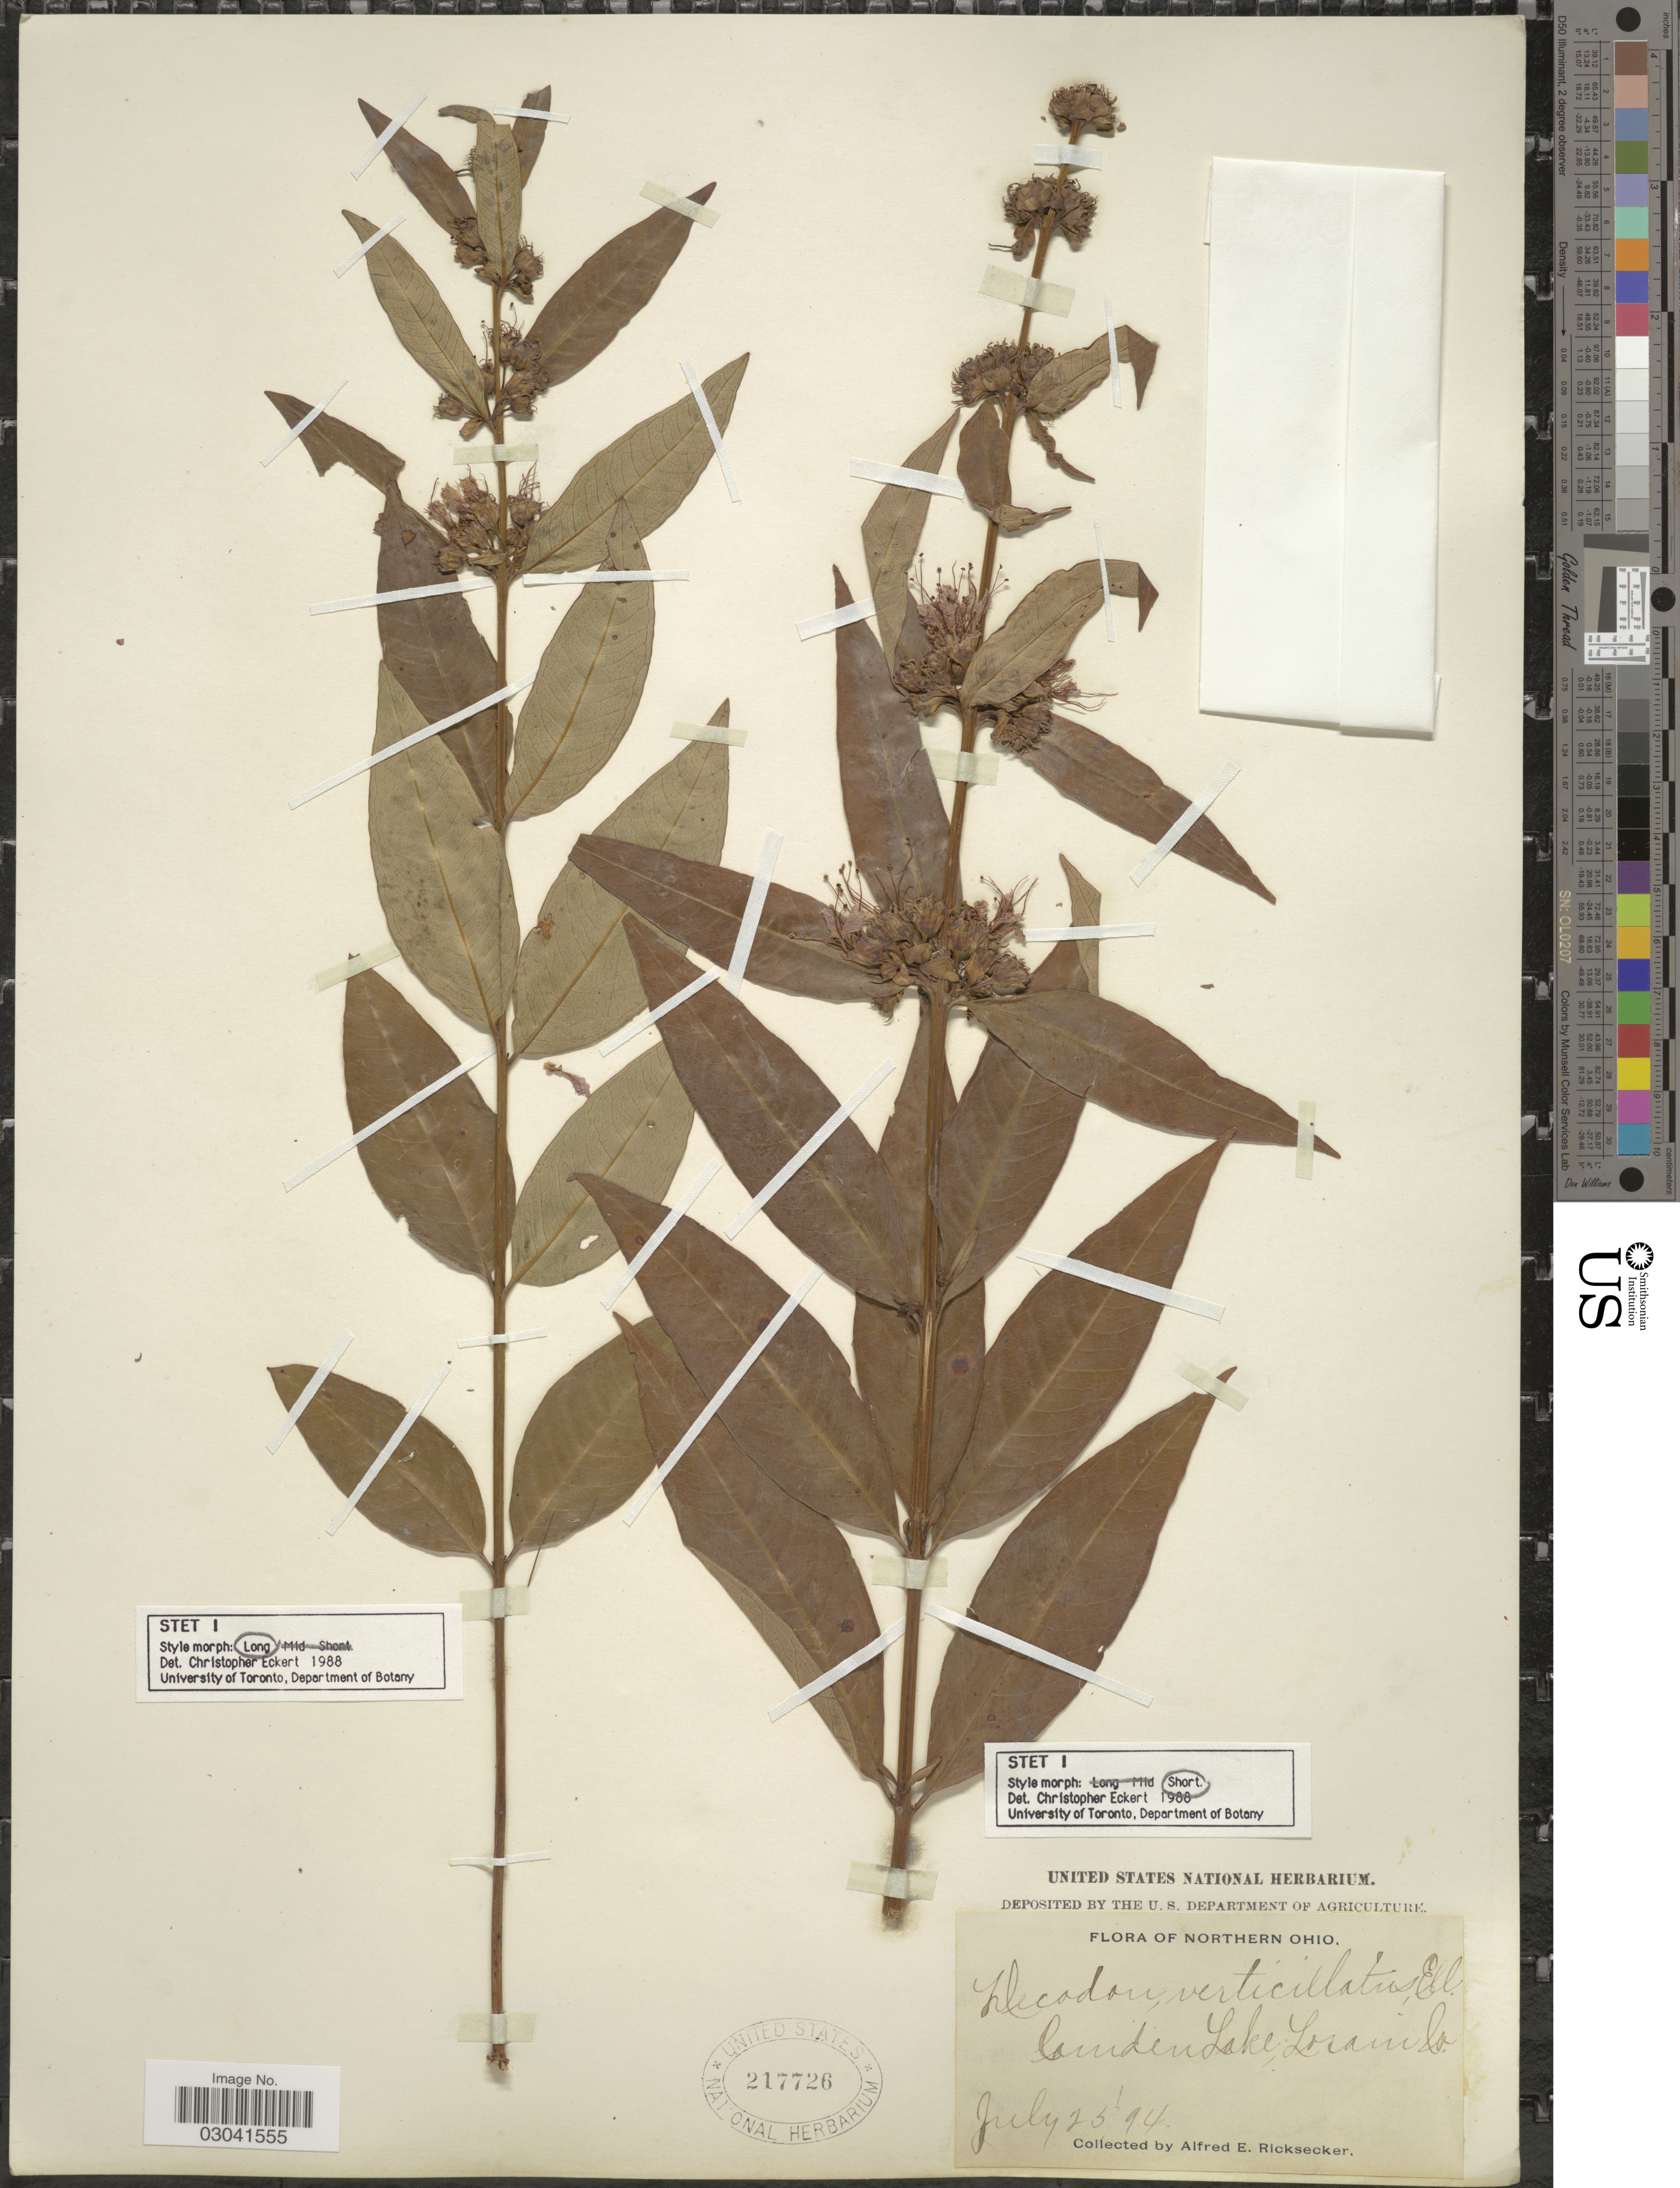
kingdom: Plantae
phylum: Tracheophyta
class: Magnoliopsida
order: Myrtales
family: Lythraceae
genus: Decodon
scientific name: Decodon verticillatus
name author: (L.) Elliott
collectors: A. E. Ricksecker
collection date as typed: Transcribed d/m/y: 25/7/94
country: United States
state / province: Ohio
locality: Northern Ohio. Camden Lake, Lorain Co.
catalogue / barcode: US 217726